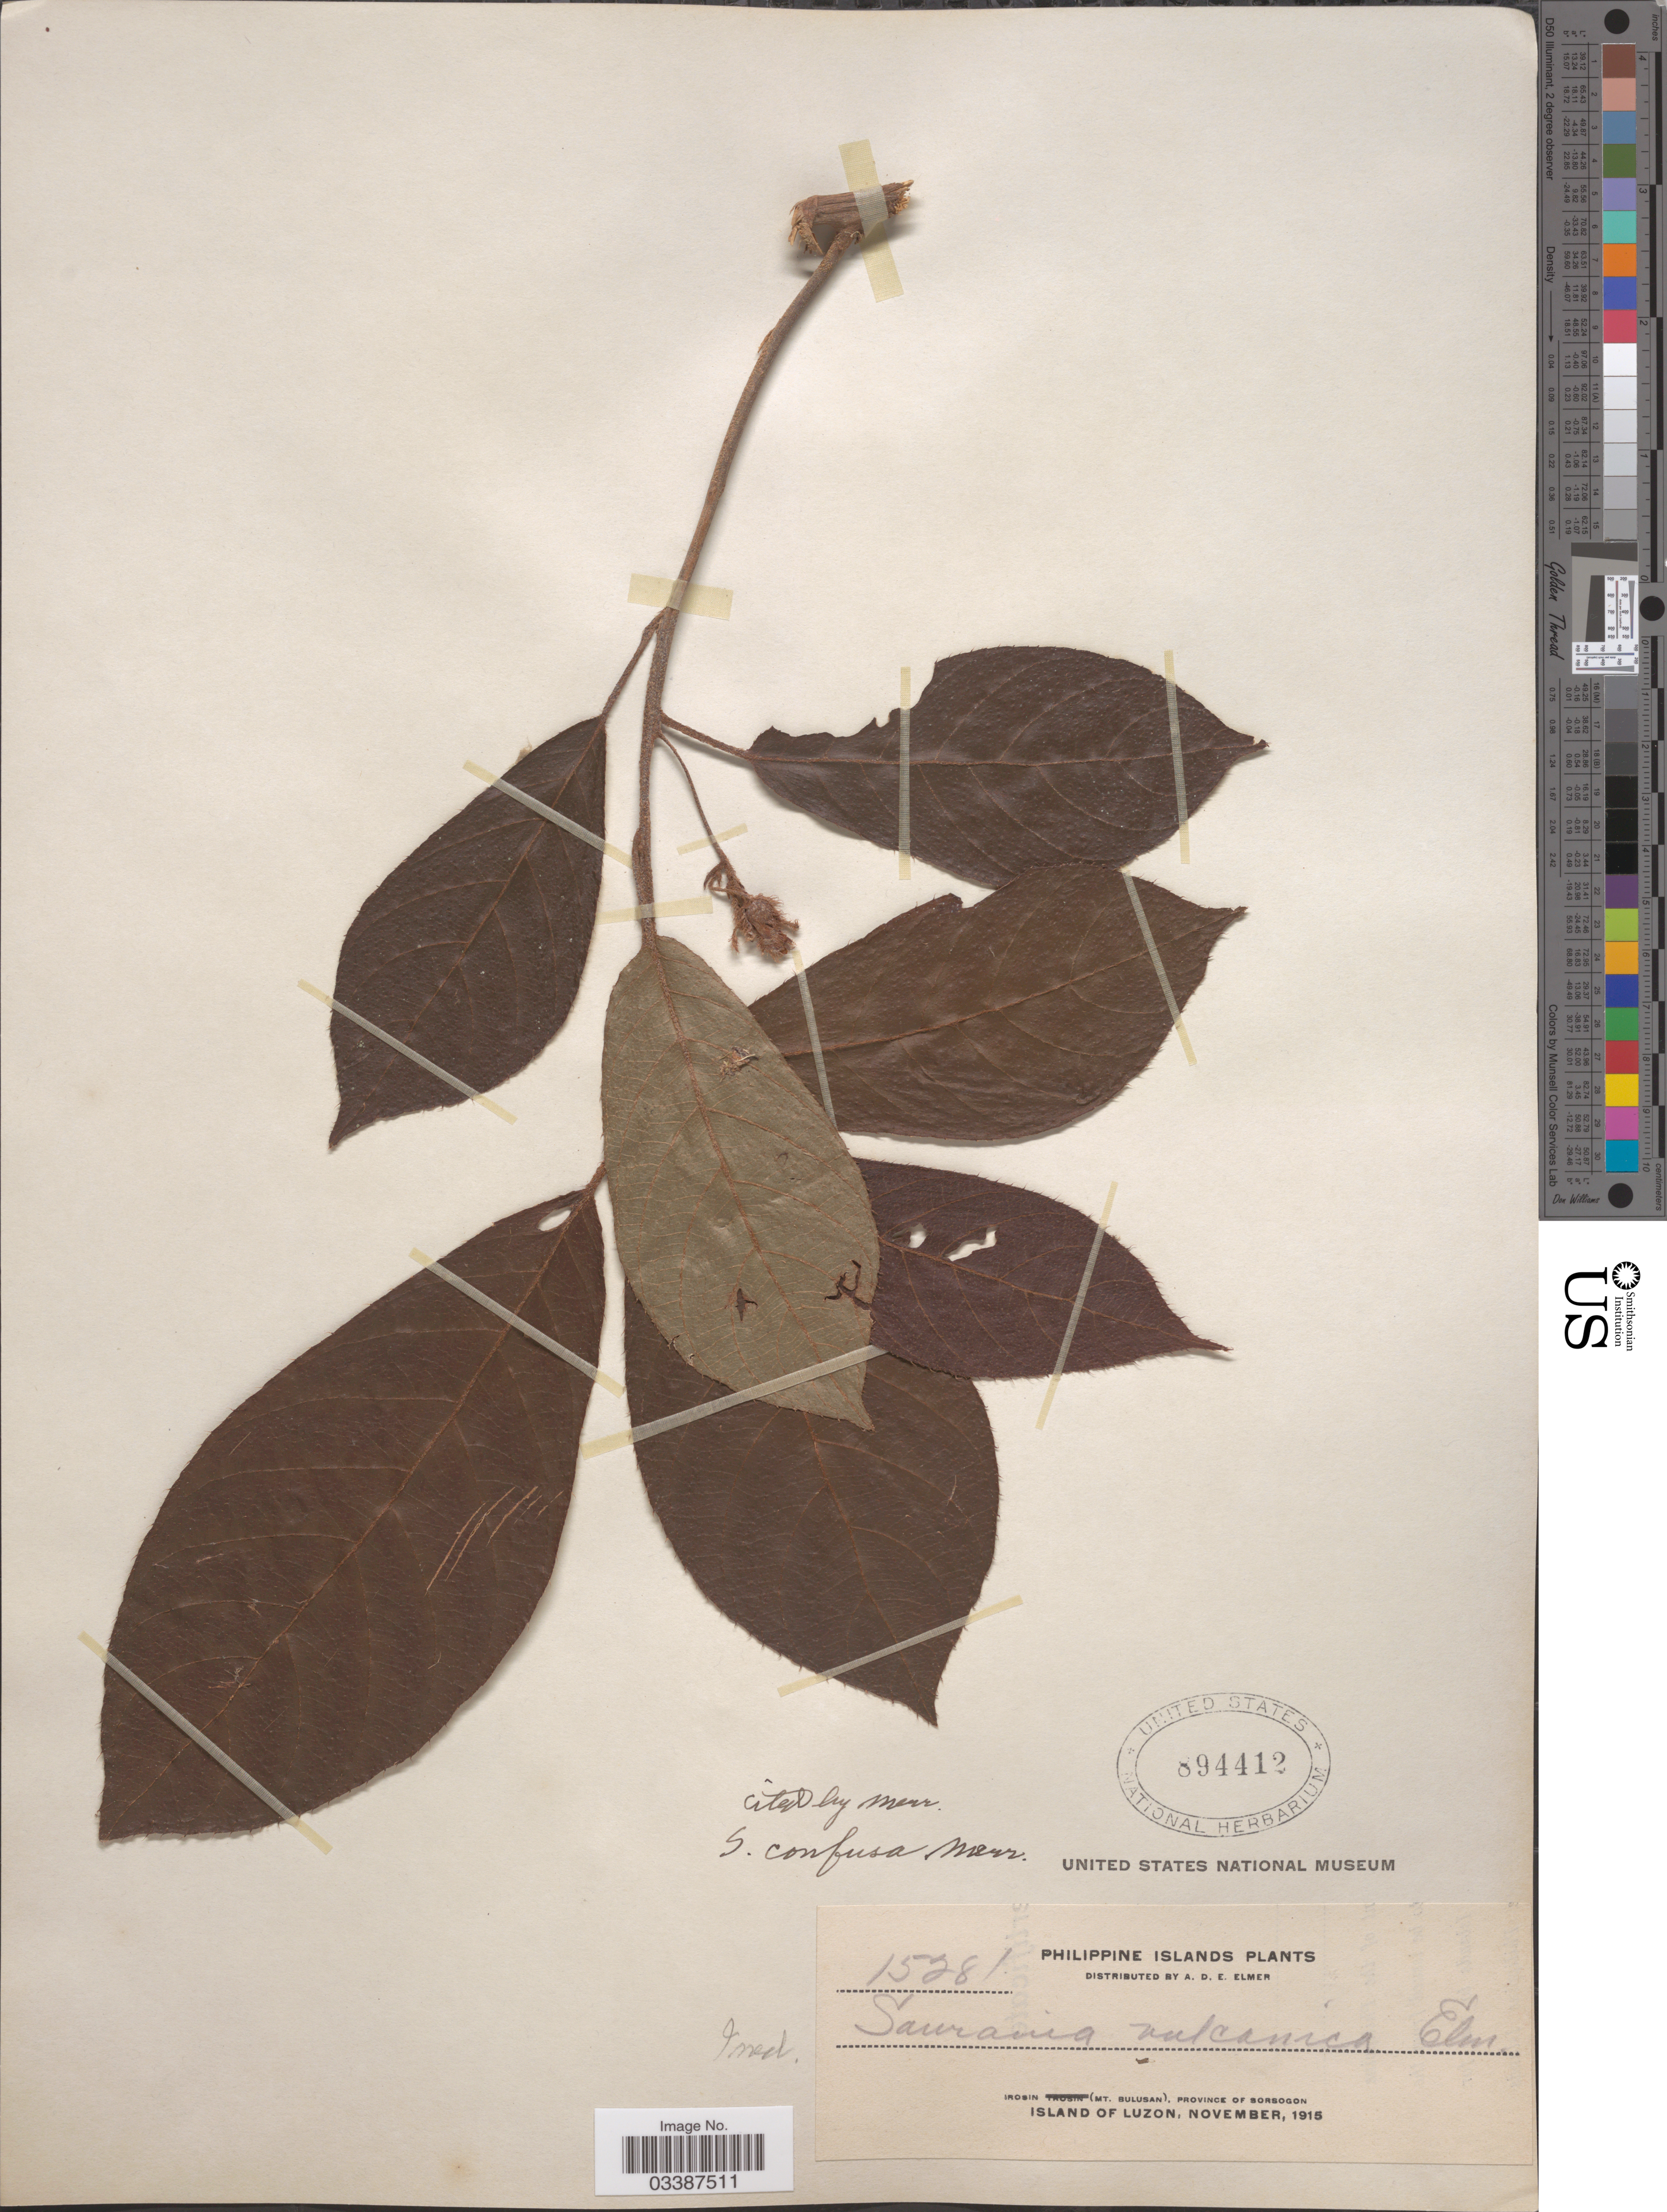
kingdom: Plantae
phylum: Tracheophyta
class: Magnoliopsida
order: Ericales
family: Actinidiaceae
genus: Saurauia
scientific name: Saurauia confusa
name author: Merr.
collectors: A. D. E. Elmer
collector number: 15281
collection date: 1915-11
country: Philippines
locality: Philippine Islands. Irosin (Mt. Bulusan), Province of Sorsogon. Island of Luzon.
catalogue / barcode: US 894412